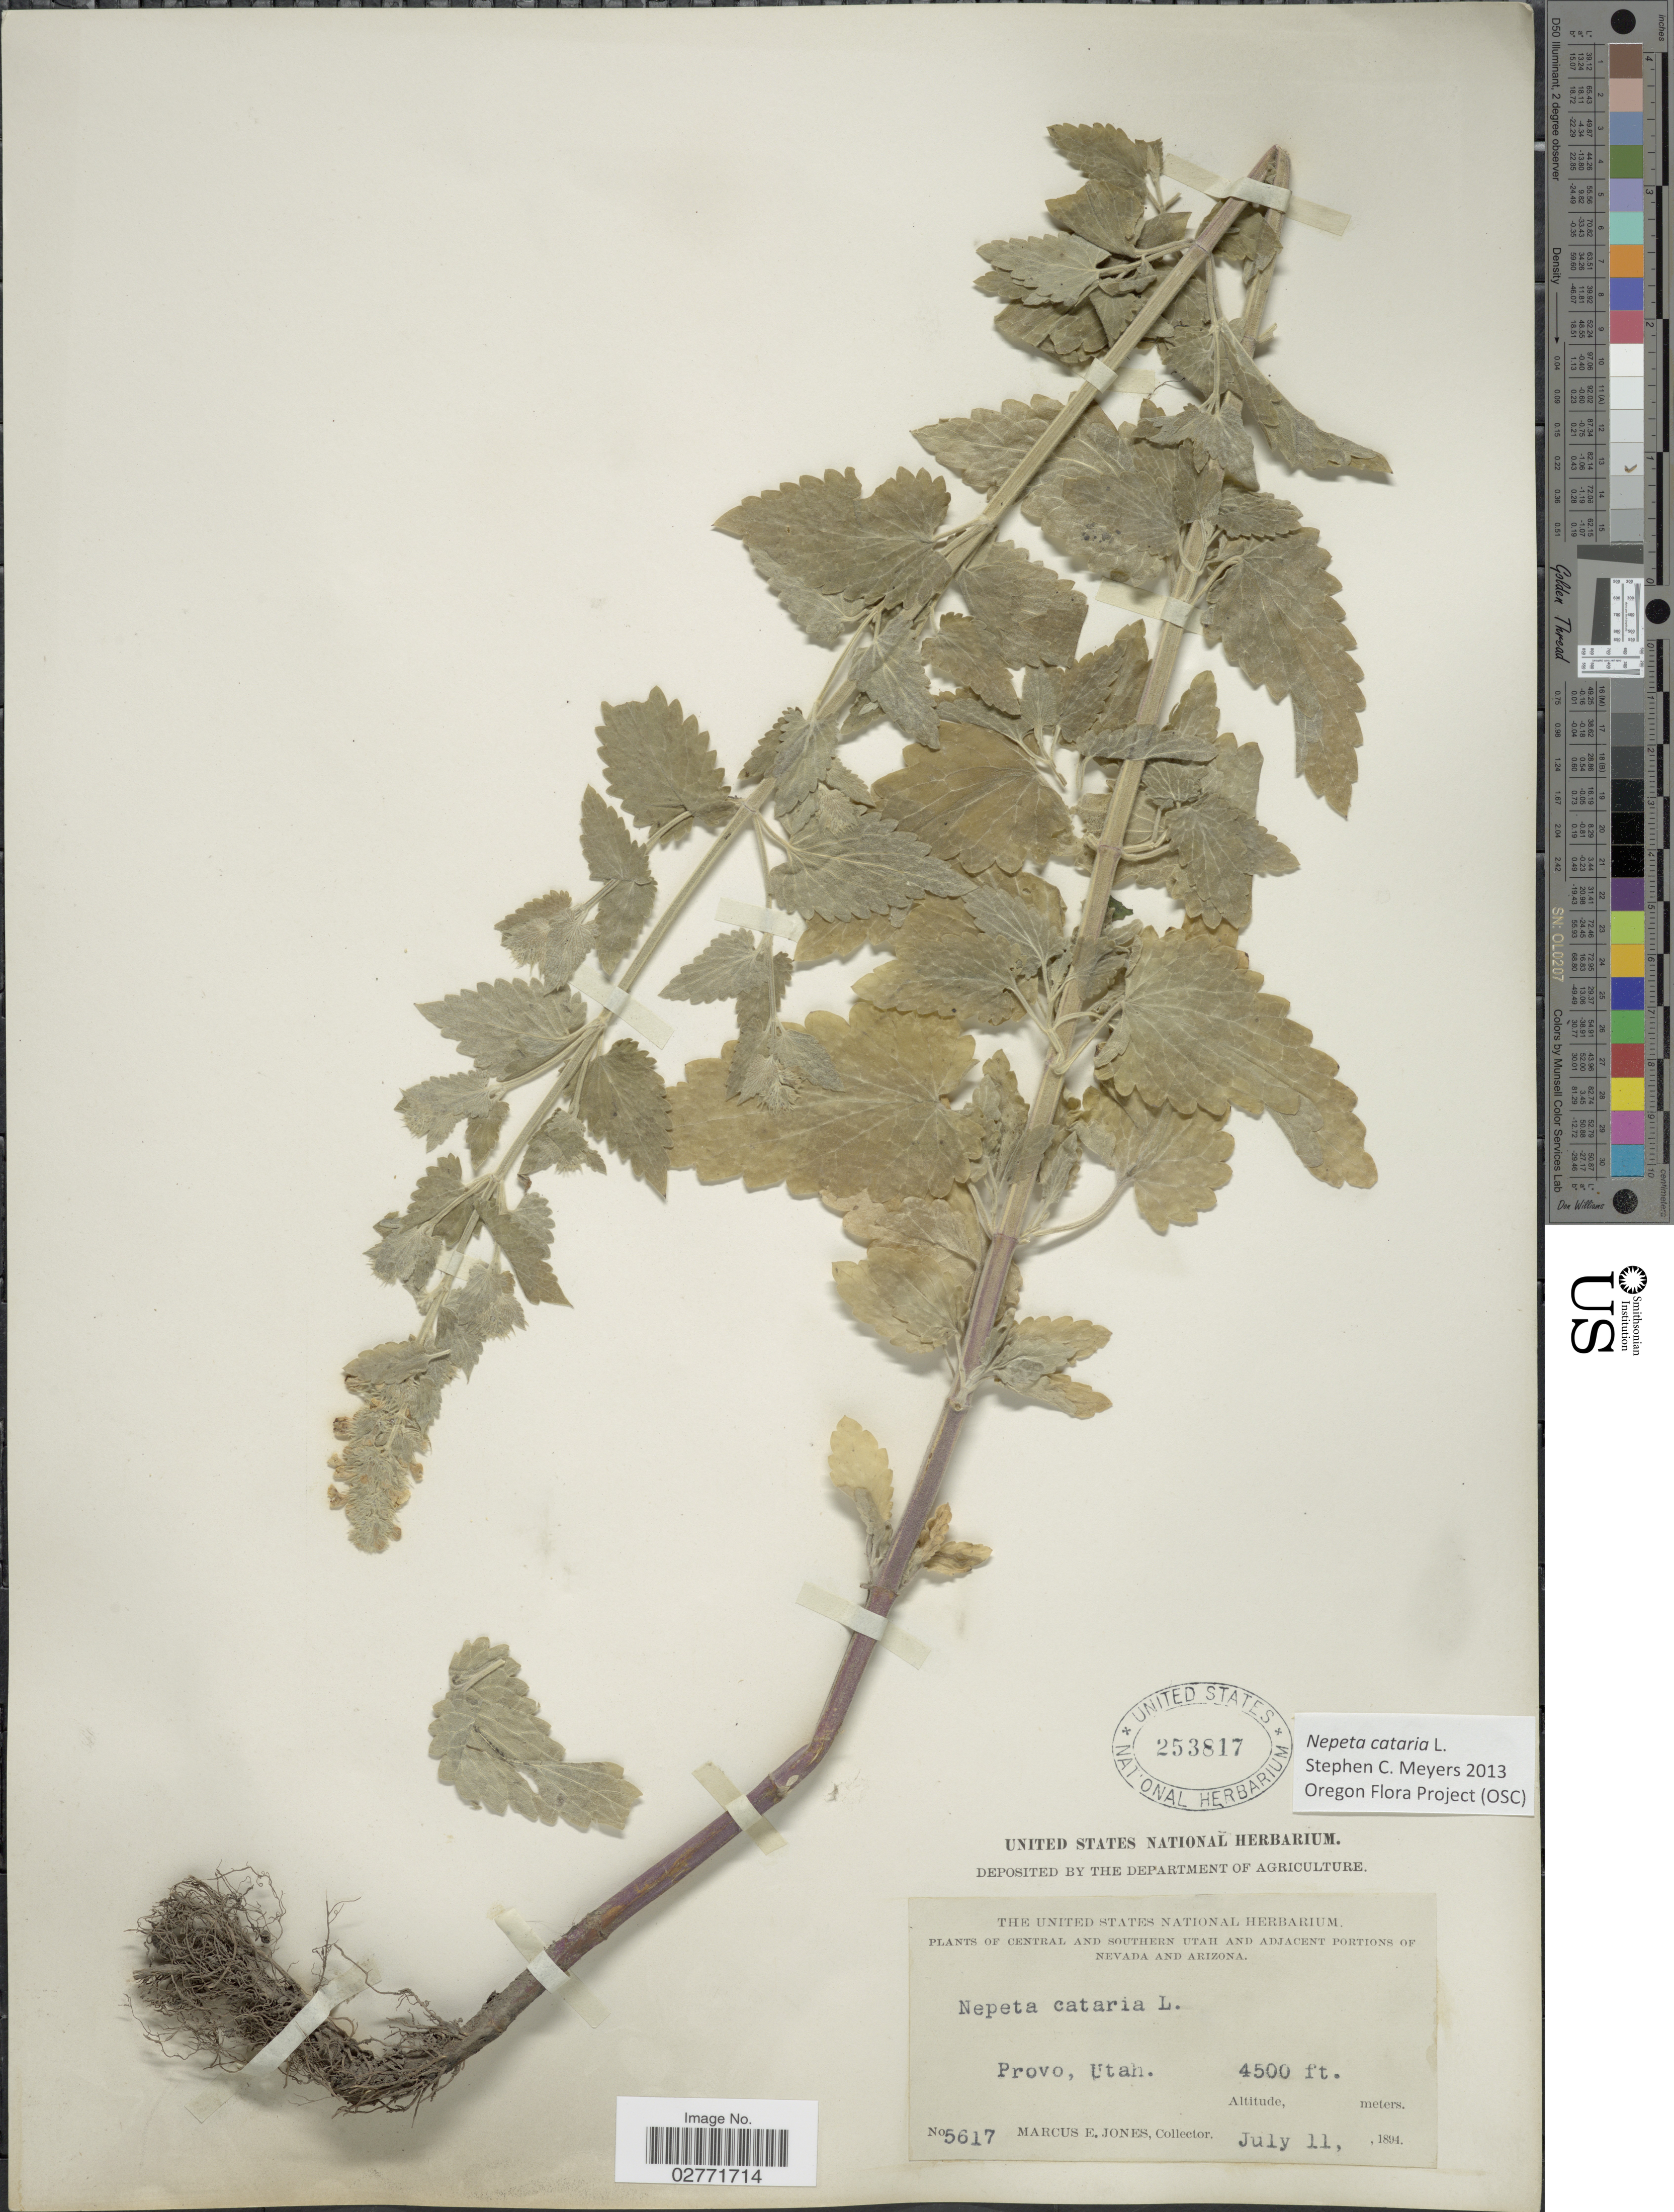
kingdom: Plantae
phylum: Tracheophyta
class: Magnoliopsida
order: Lamiales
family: Lamiaceae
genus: Nepeta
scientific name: Nepeta cataria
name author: L.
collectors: M. E. Jones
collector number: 5617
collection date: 1894-07-11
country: United States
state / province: Utah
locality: Provo.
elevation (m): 1372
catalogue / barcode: US 253817